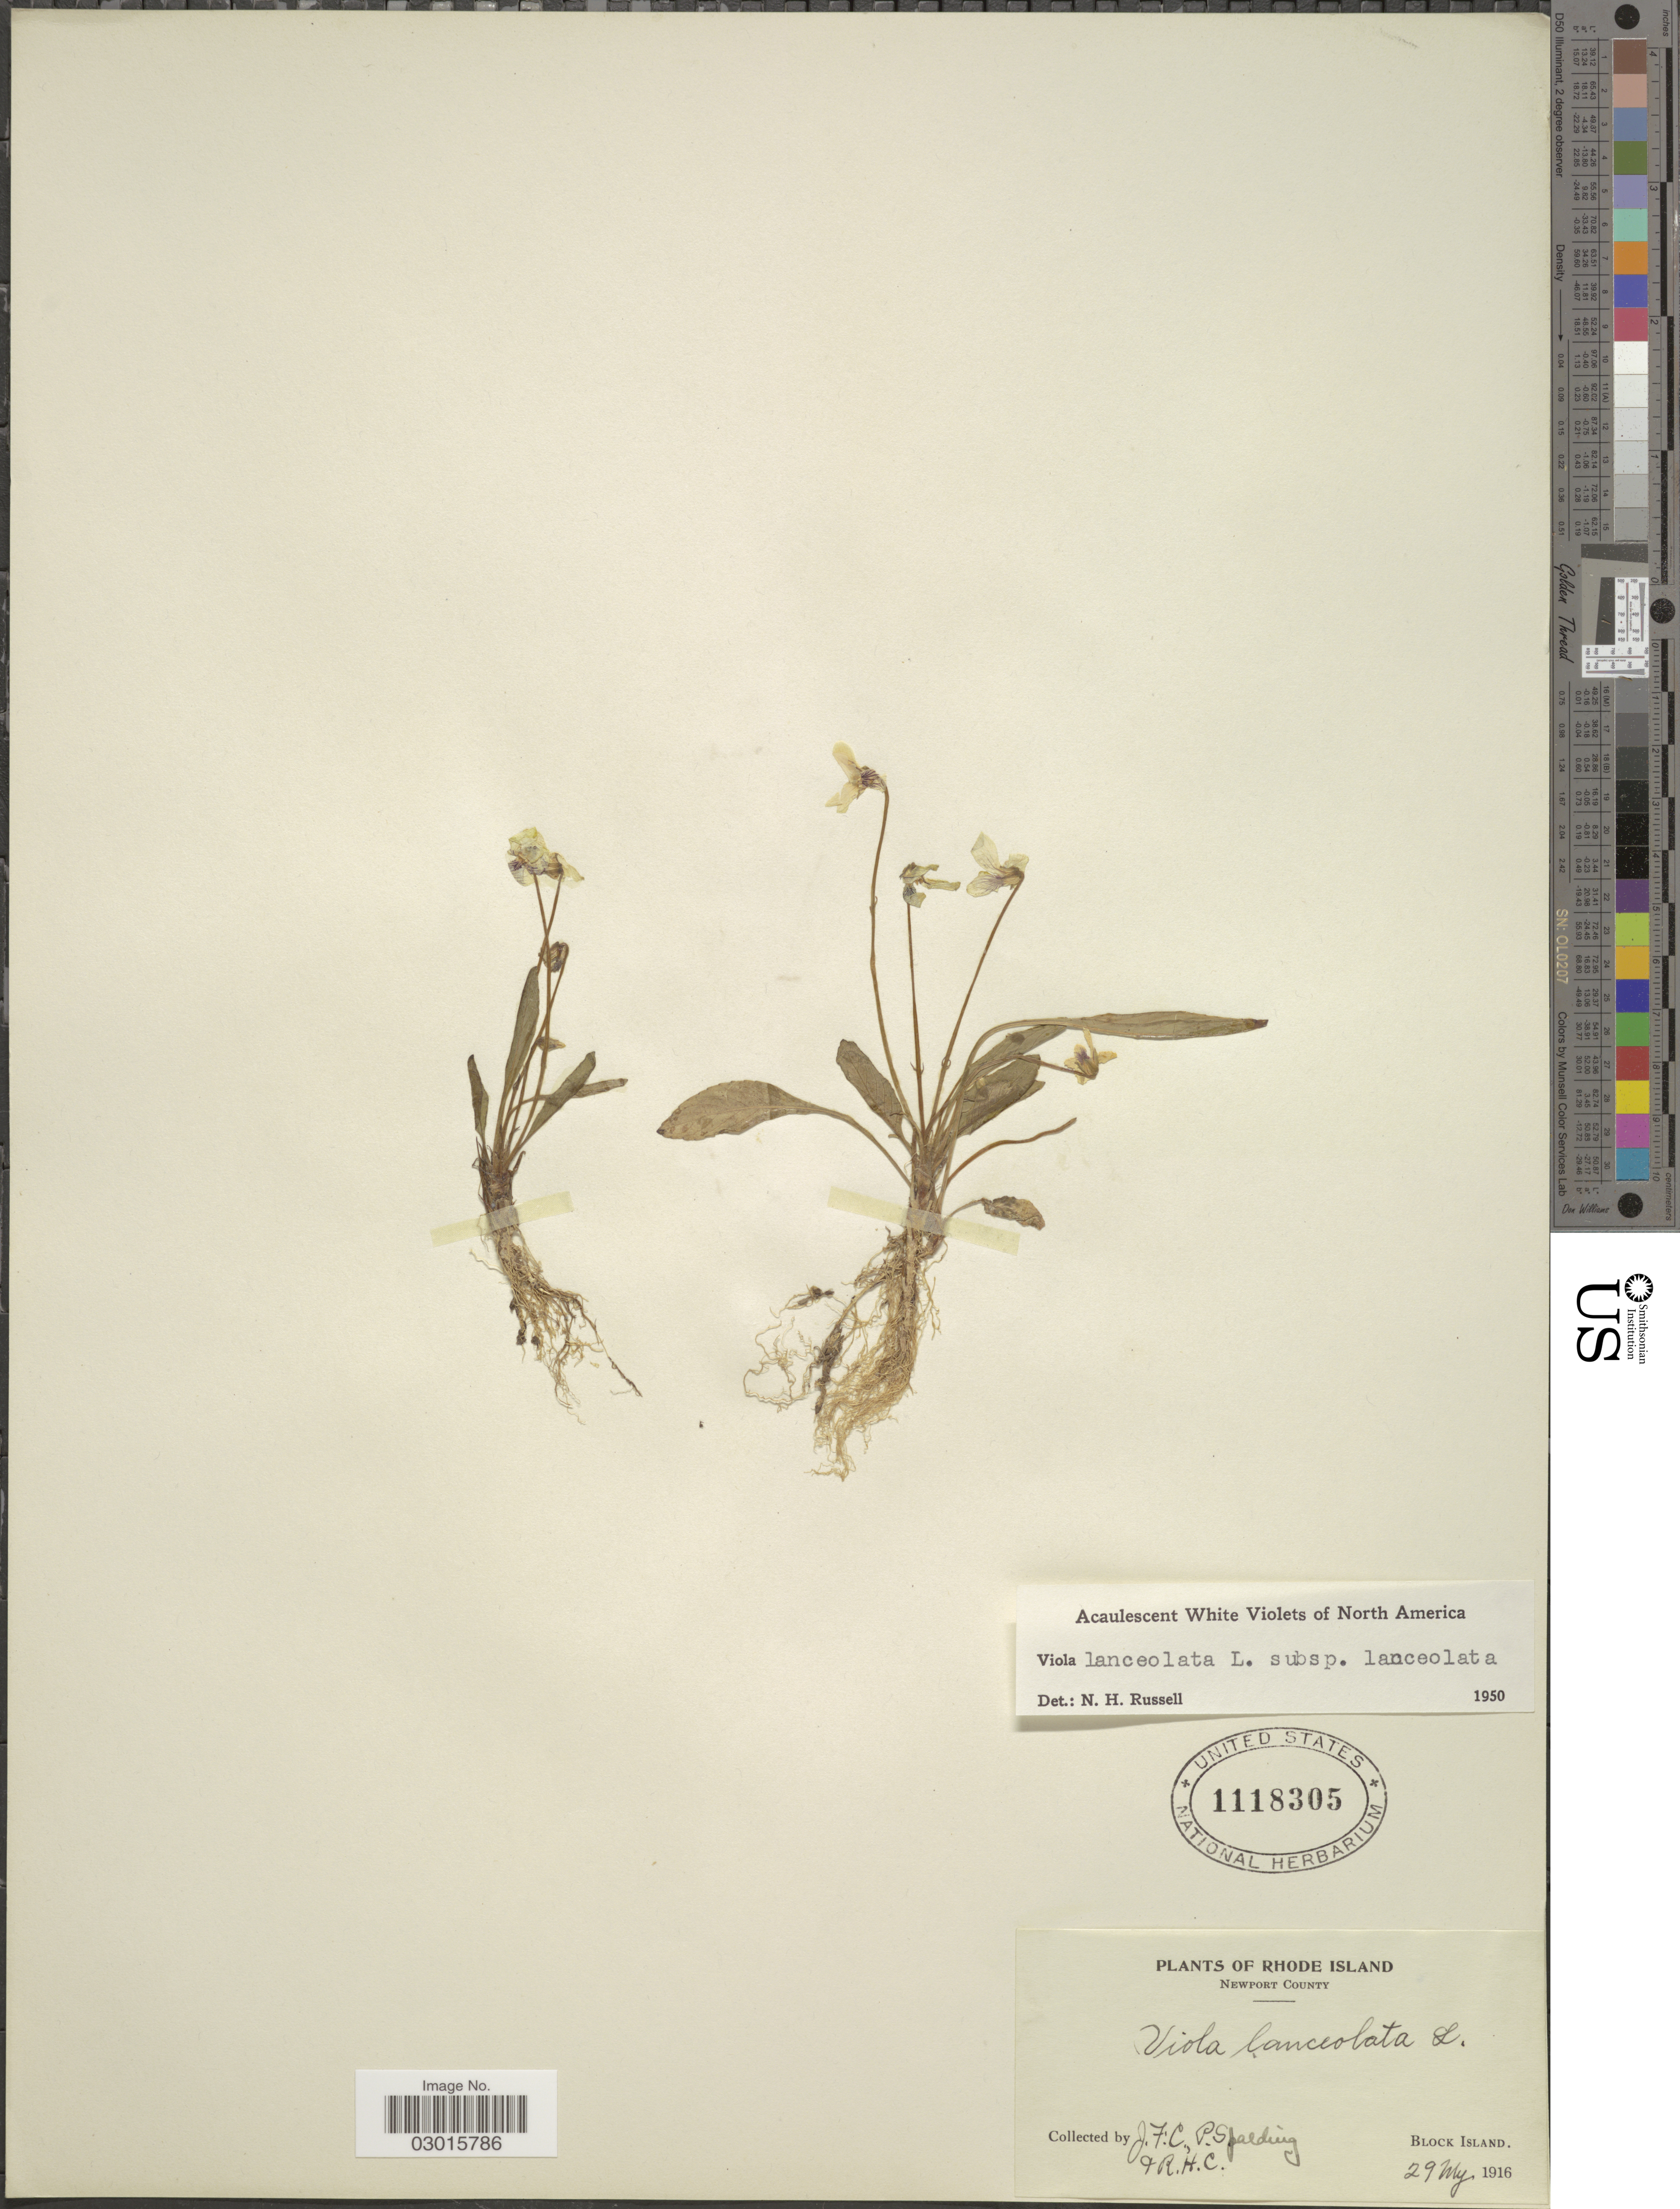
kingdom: Plantae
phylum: Tracheophyta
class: Magnoliopsida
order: Malpighiales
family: Violaceae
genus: Viola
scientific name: Viola lanceolata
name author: L.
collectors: J. Collins, P. Spalding & R. Spalding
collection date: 1916-05-29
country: United States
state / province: Rhode Island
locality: Newport County, Block Island.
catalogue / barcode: US 1118305